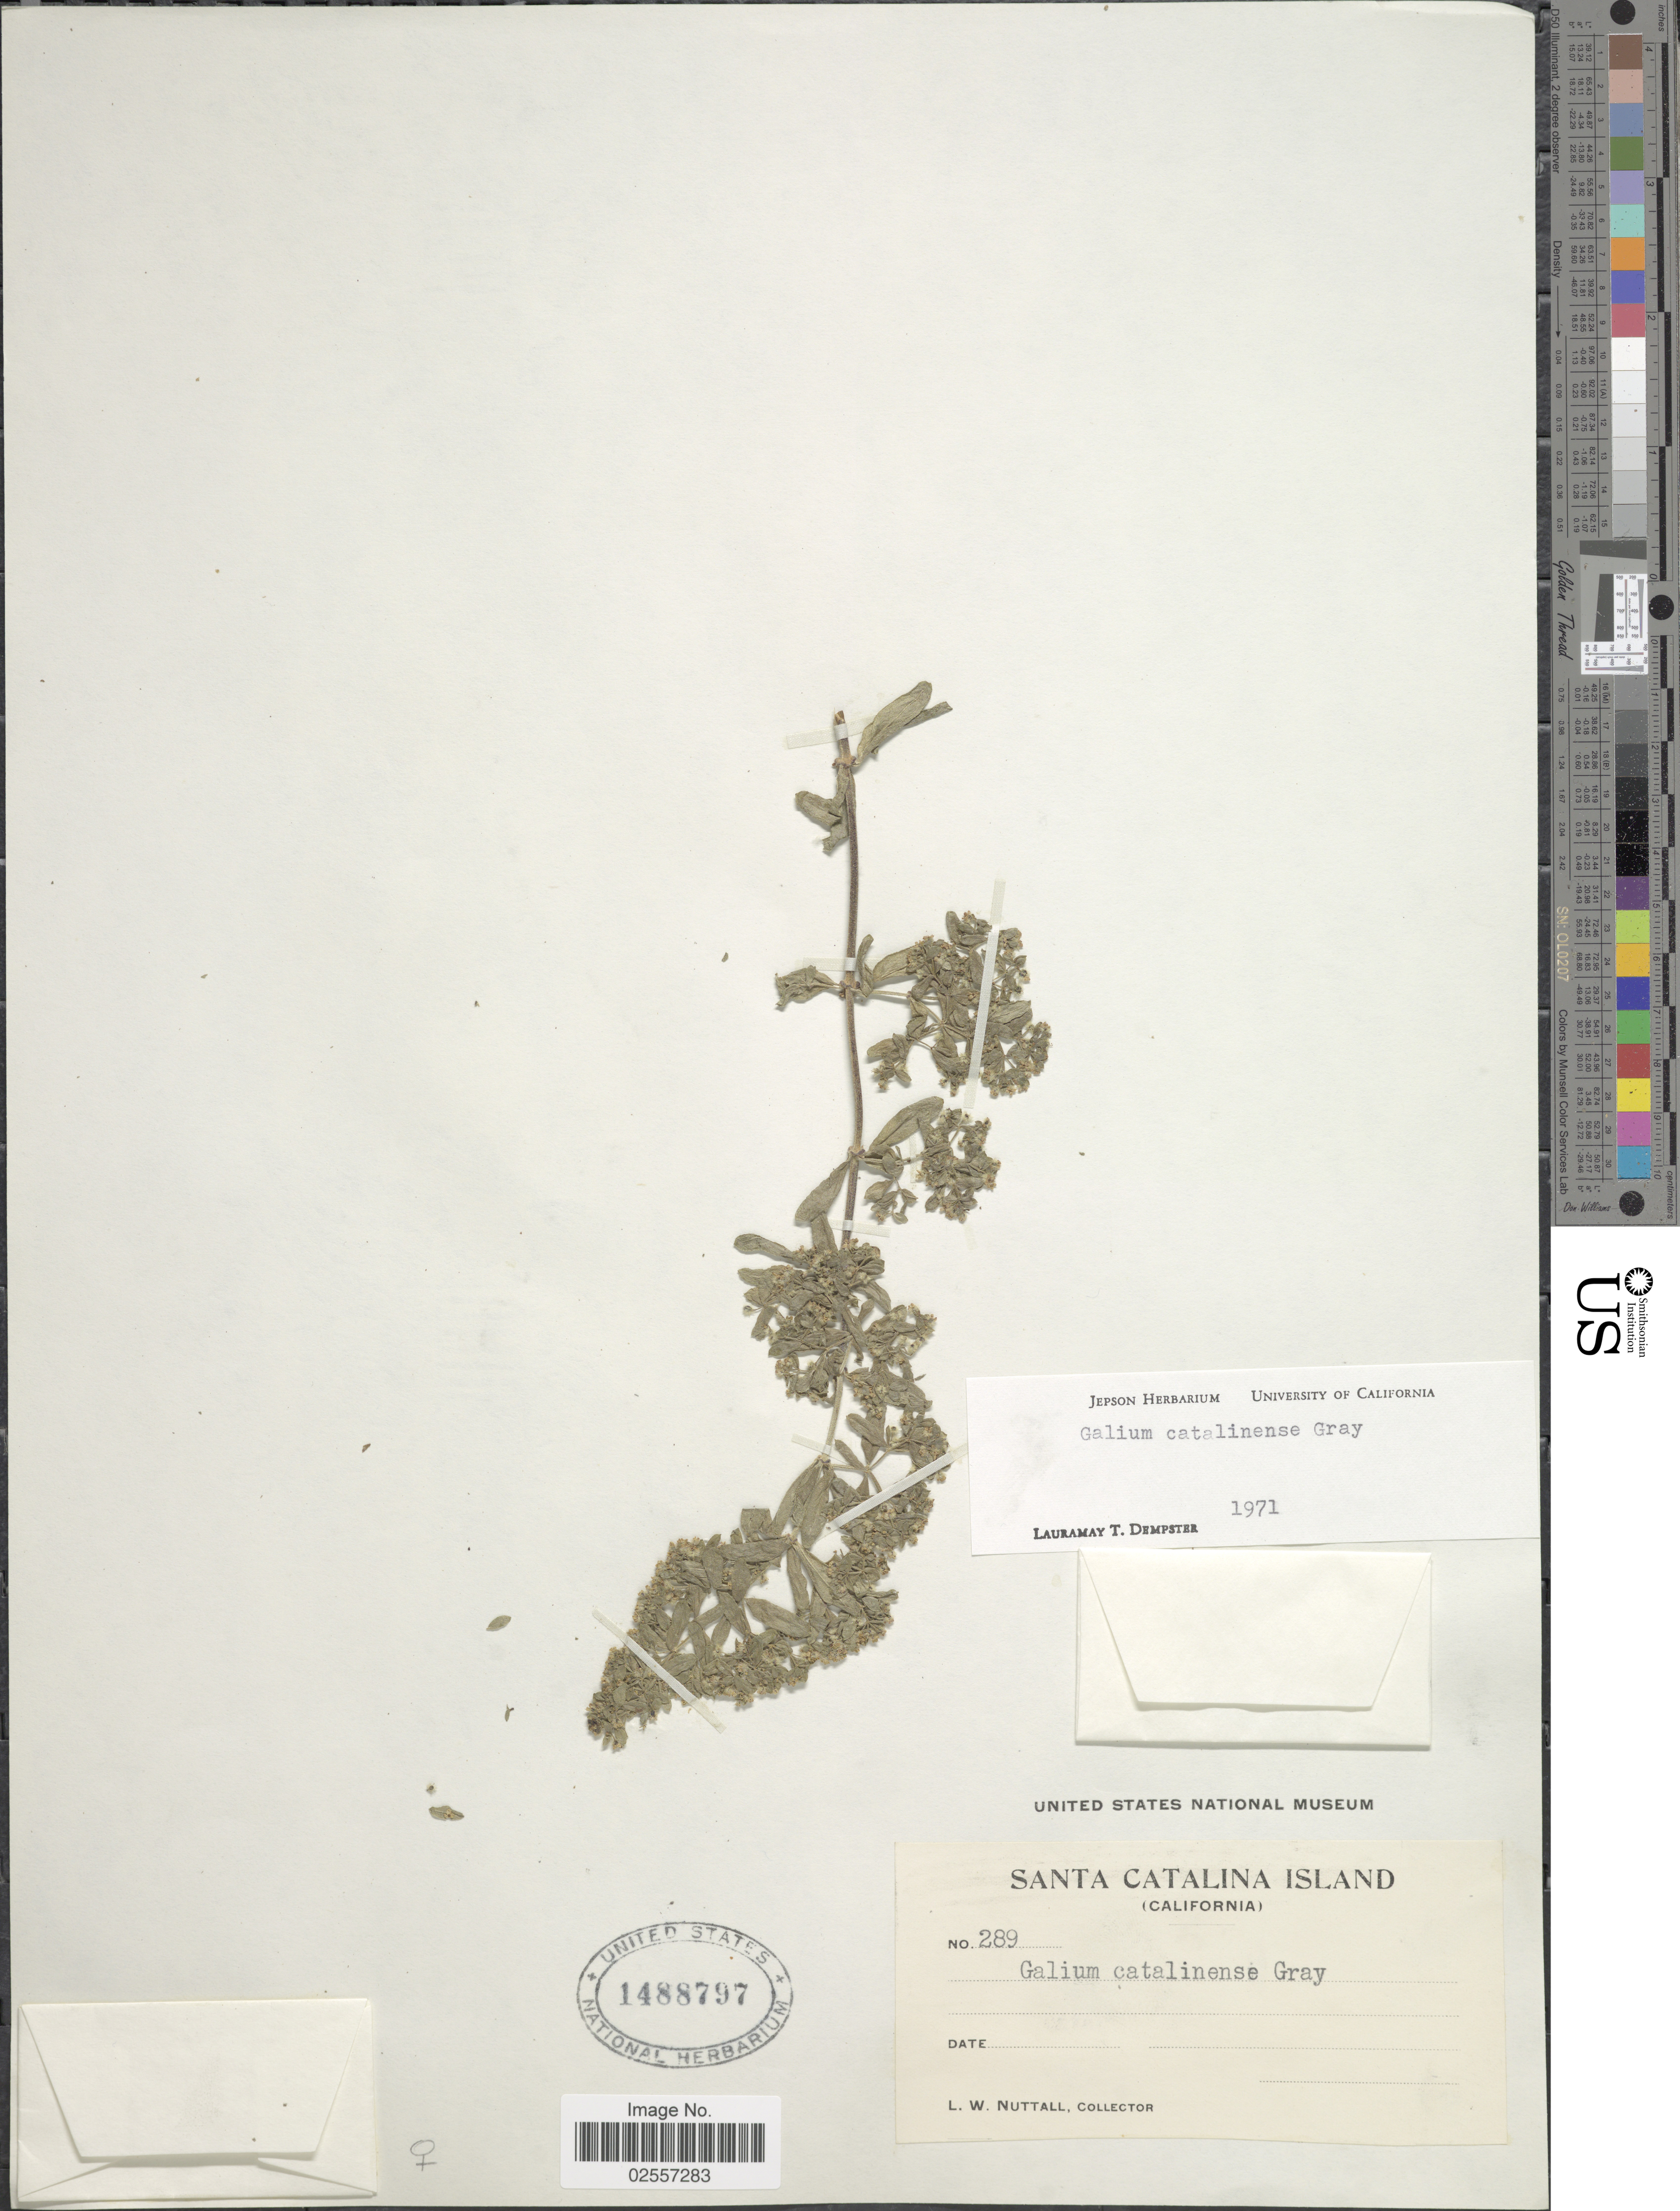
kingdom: Plantae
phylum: Tracheophyta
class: Magnoliopsida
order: Gentianales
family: Rubiaceae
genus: Galium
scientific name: Galium catalinense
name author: A. Gray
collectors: L. W. Nuttall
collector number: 289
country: United States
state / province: California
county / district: Los Angeles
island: Santa Catalina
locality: Santa Catalina Island.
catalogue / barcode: US 1488797